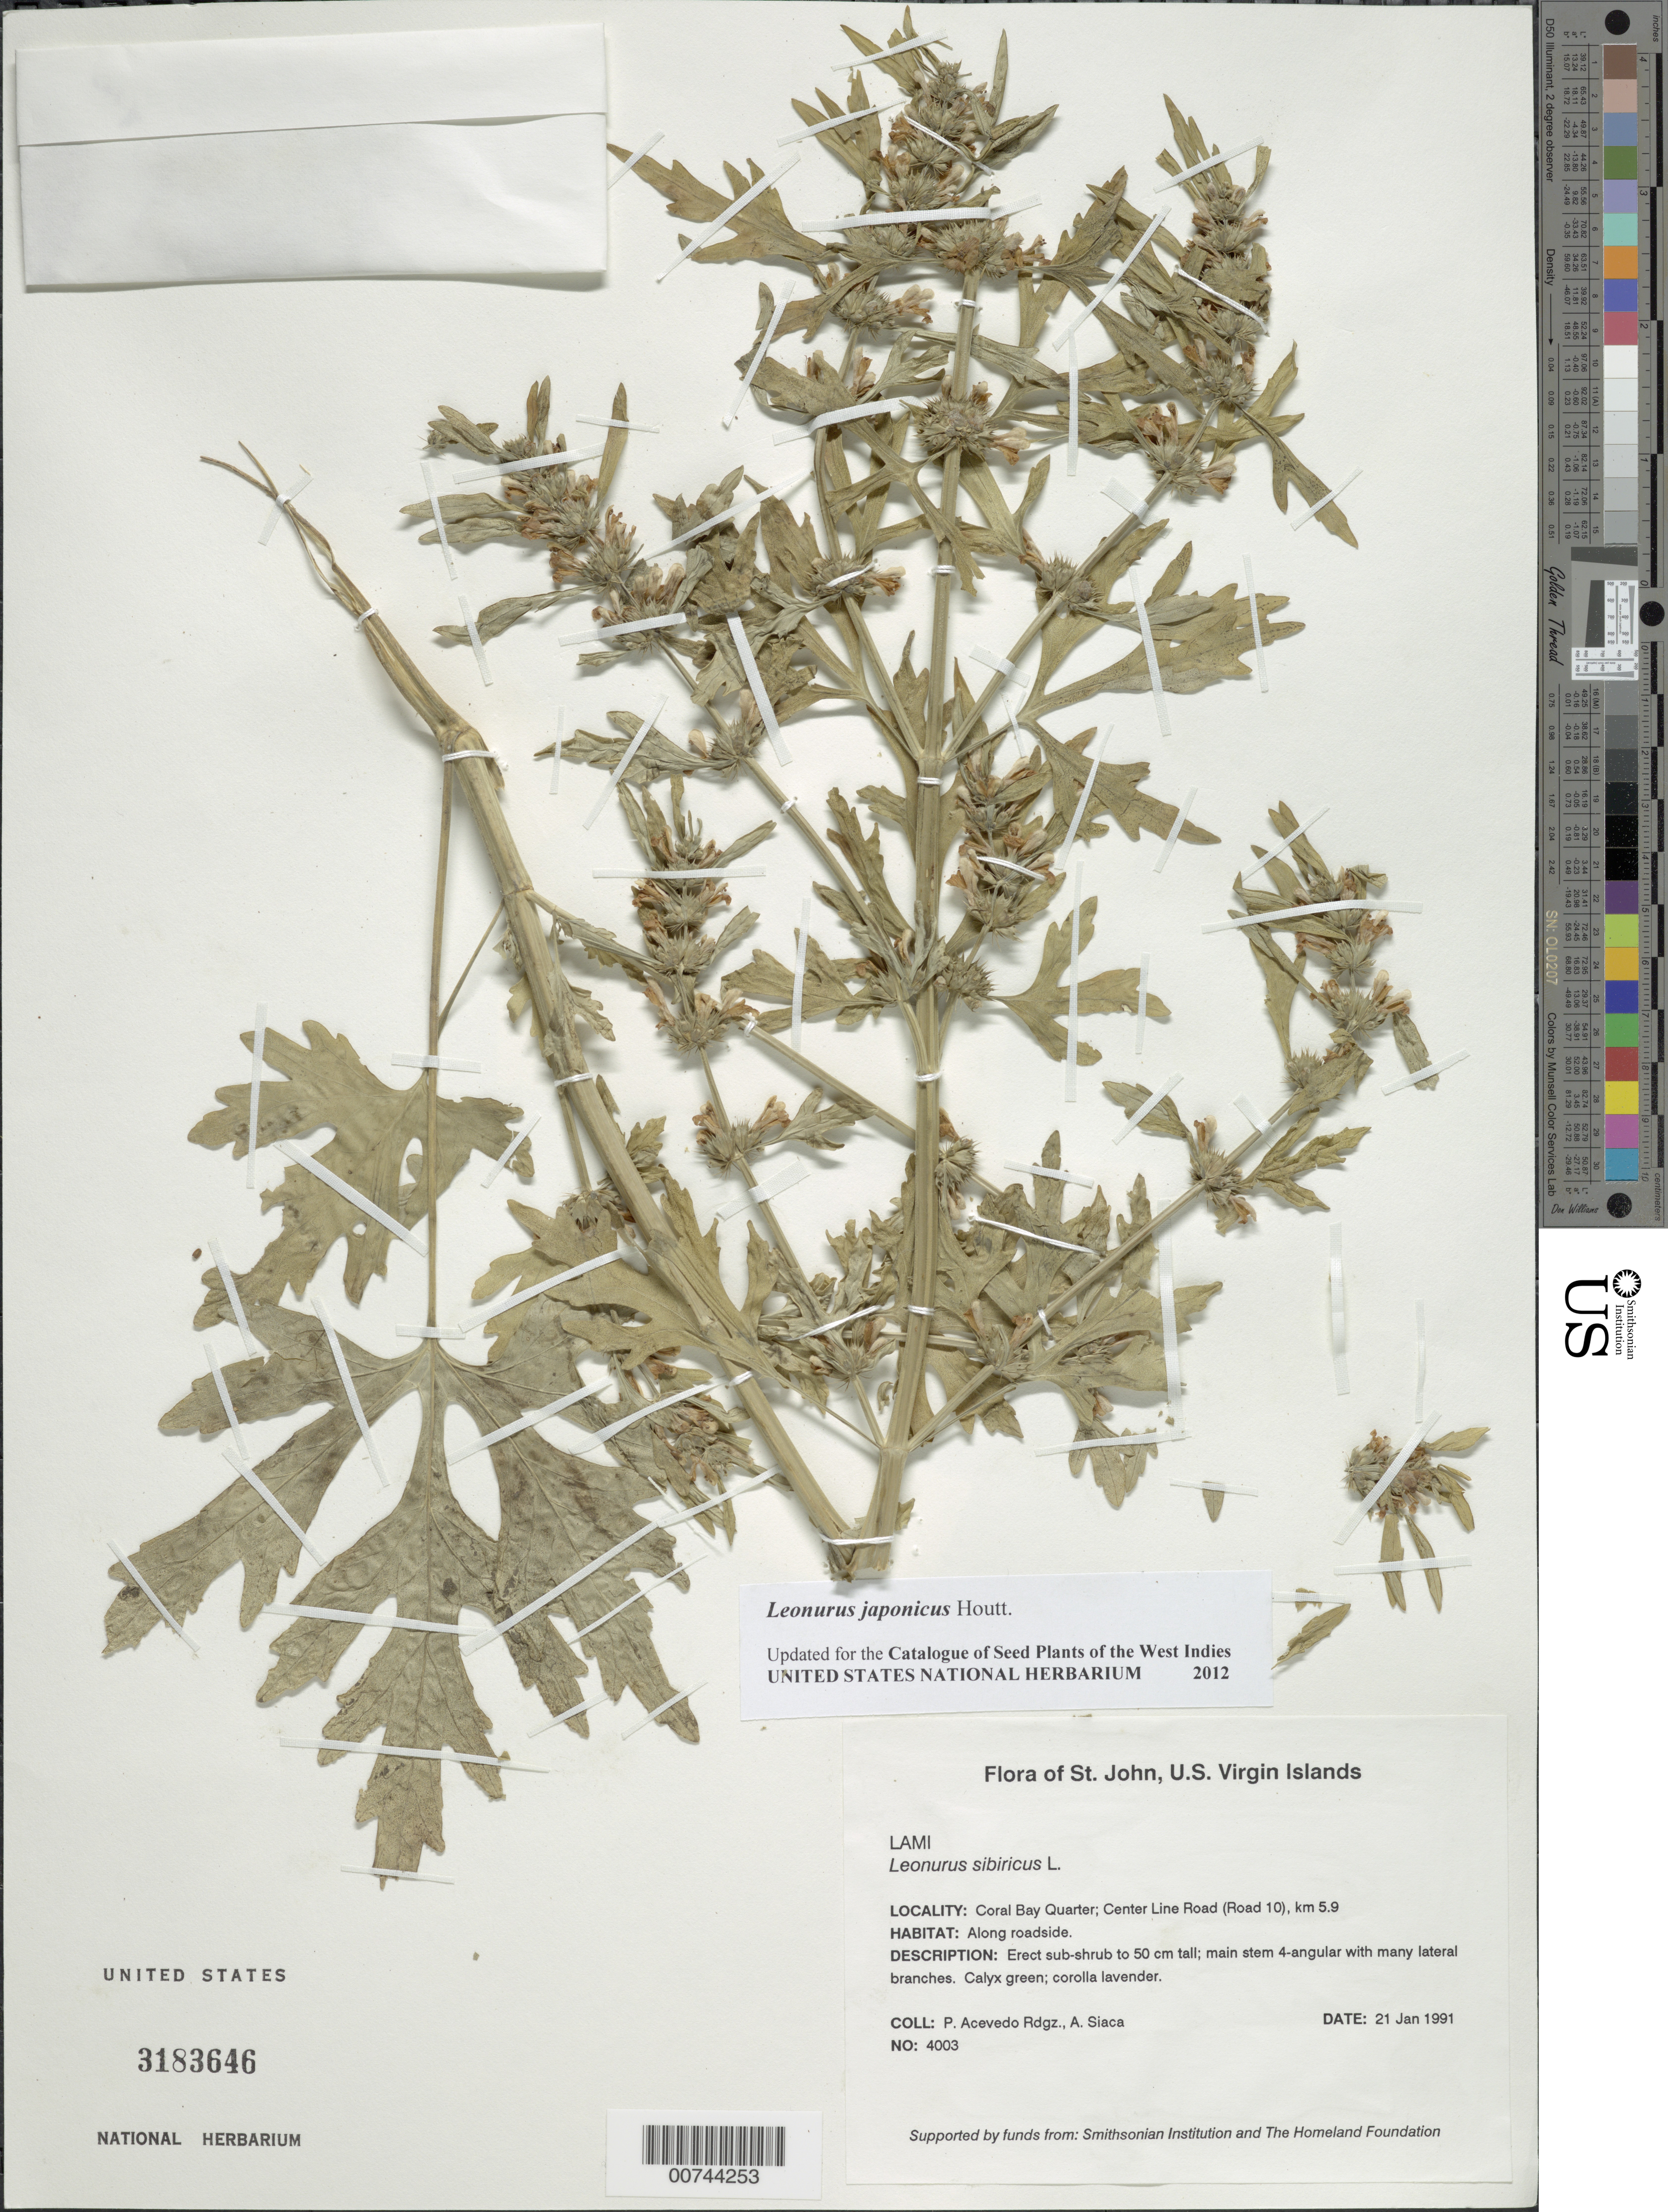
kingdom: Plantae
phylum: Tracheophyta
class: Magnoliopsida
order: Lamiales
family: Lamiaceae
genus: Leonurus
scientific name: Leonurus japonicus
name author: Houtt.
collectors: P. Acevedo-Rodr. & A. Siaca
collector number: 4003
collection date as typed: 21 Jan 1991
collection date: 1991-01-21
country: U.S. Virgin Islands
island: St. John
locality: Coral Bay Quarter; Center Line Road (Road 10), km 5.9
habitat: Along roadside.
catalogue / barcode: US 3183646